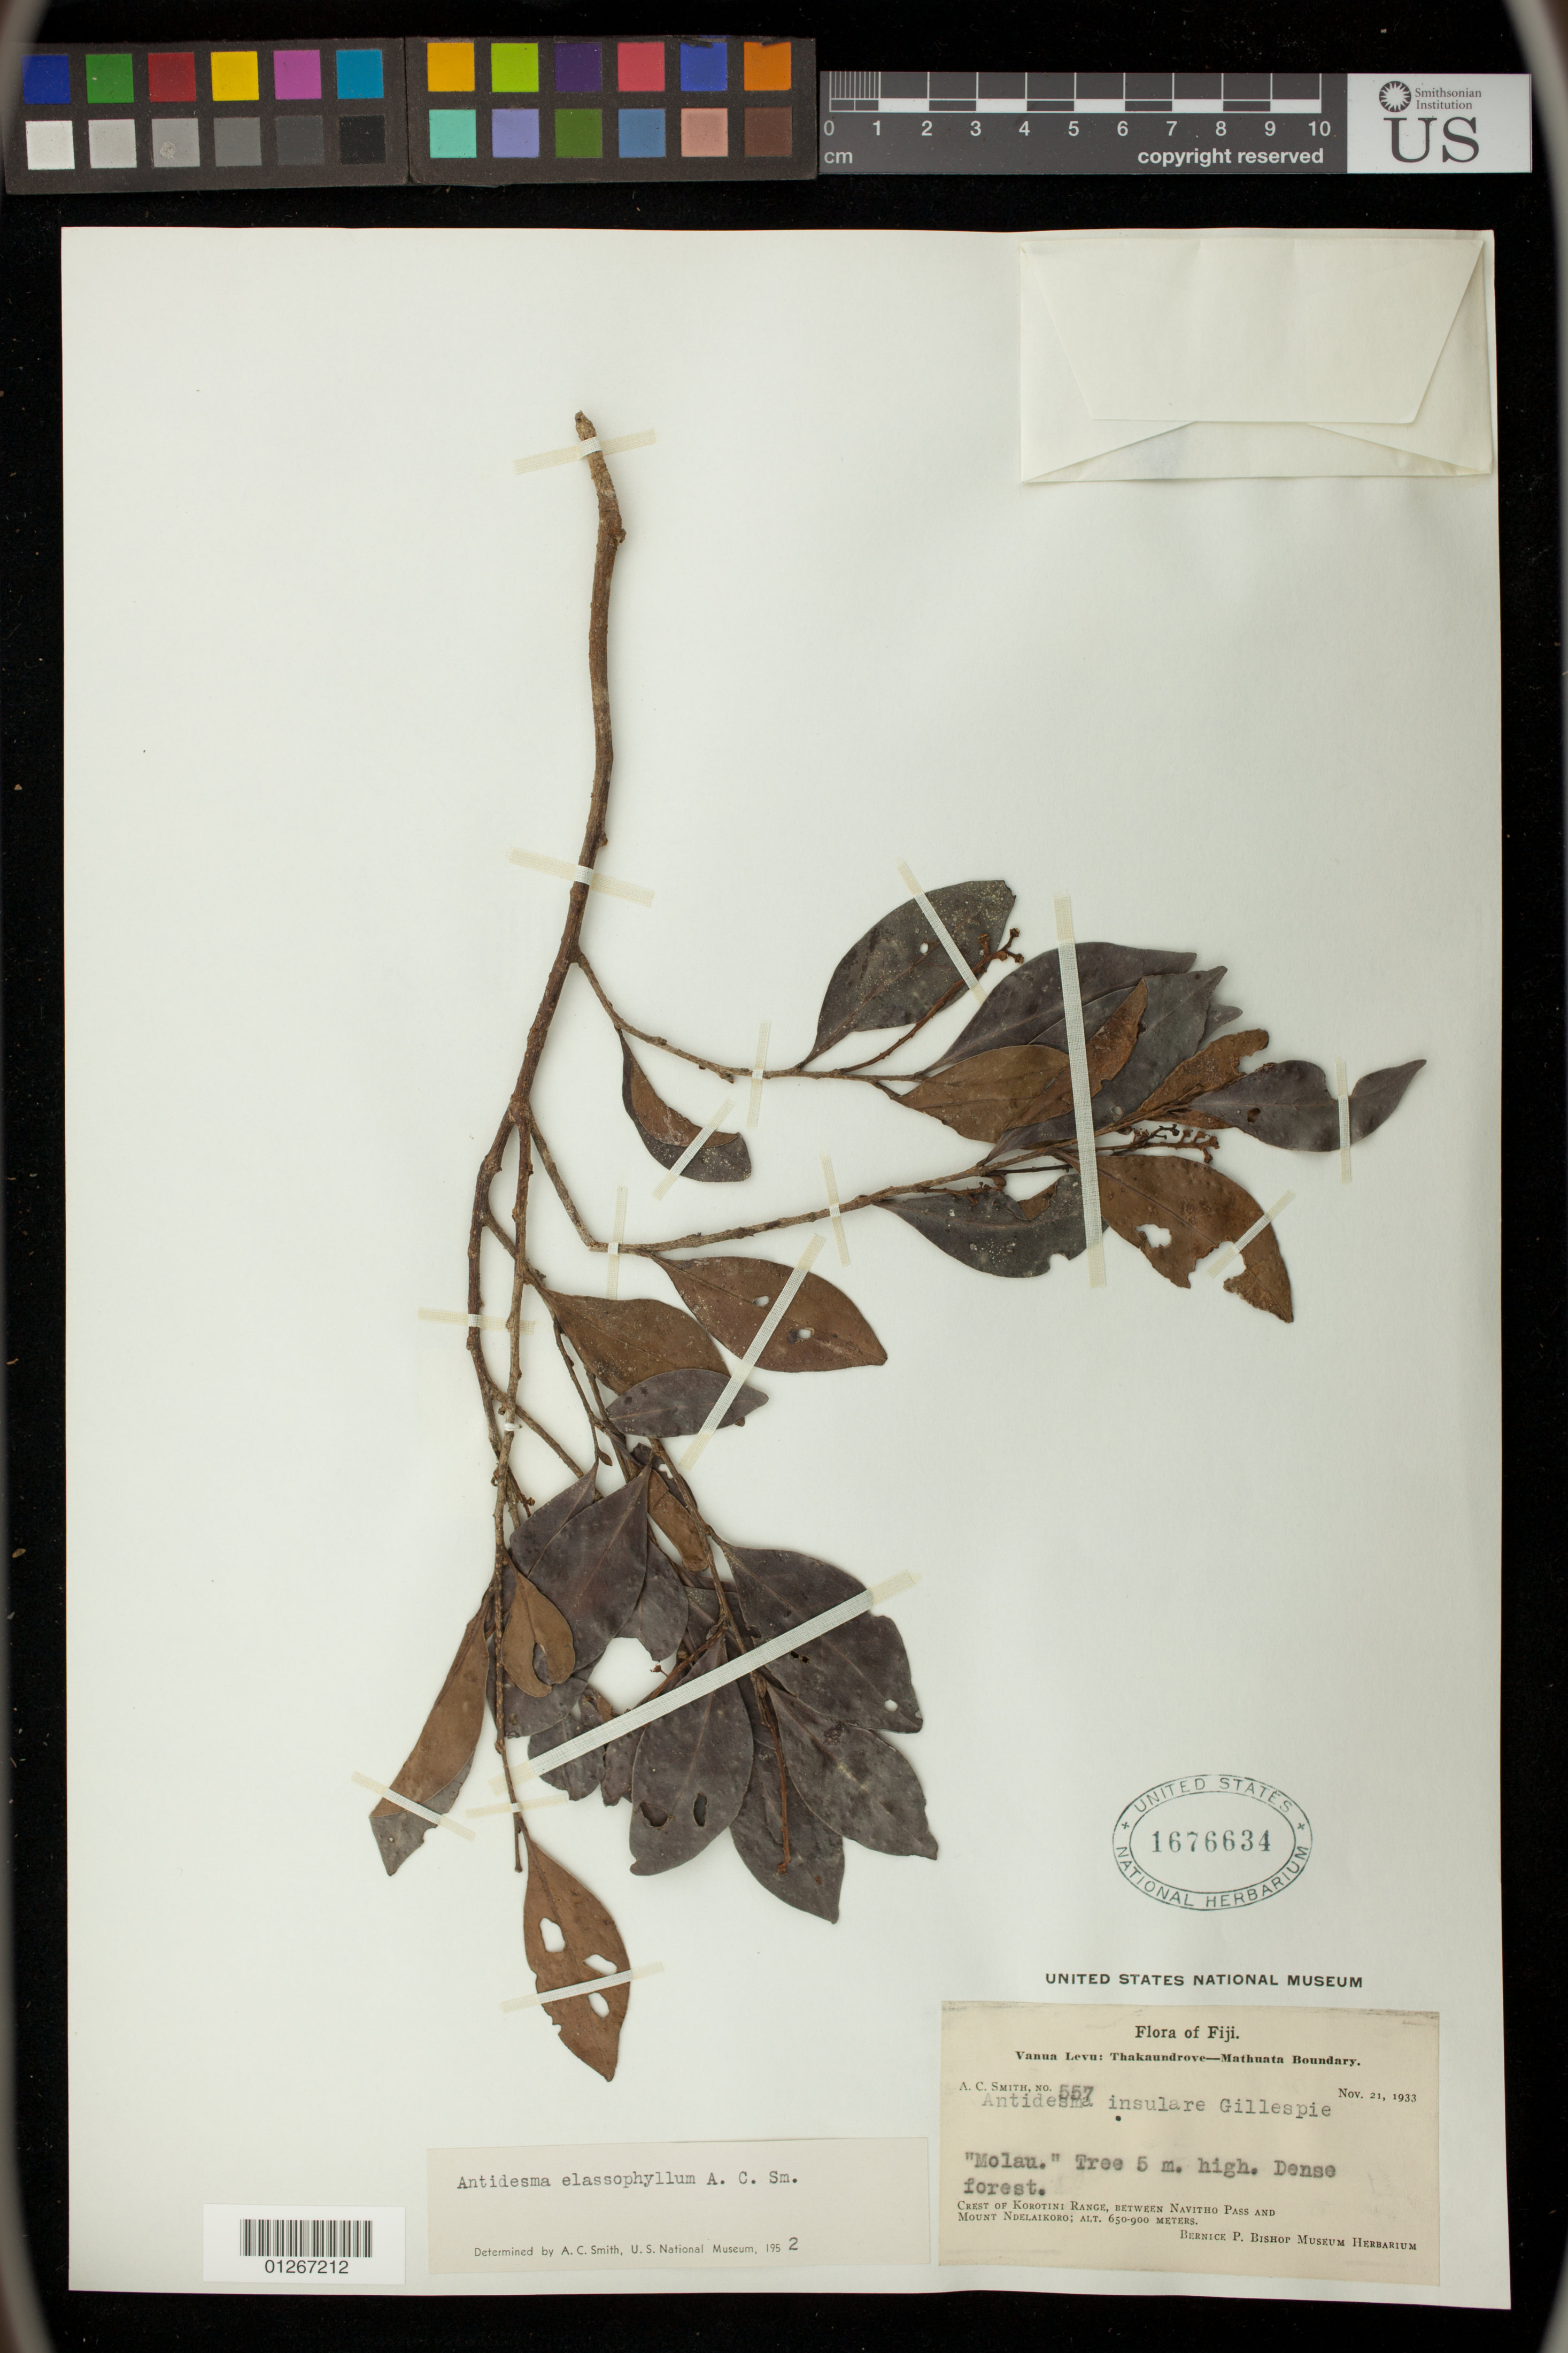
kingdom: Plantae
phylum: Tracheophyta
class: Magnoliopsida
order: Malpighiales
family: Phyllanthaceae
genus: Antidesma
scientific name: Antidesma elassophyllum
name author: A.C. Sm.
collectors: A. C. Smith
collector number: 557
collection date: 1933-11-21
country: Fiji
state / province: Northern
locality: Thakaudrove. Mathuata Boundary, Crest of Korotini range between Navitho Pass and Mount Ndelaikoro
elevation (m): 650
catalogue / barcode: US 1676634